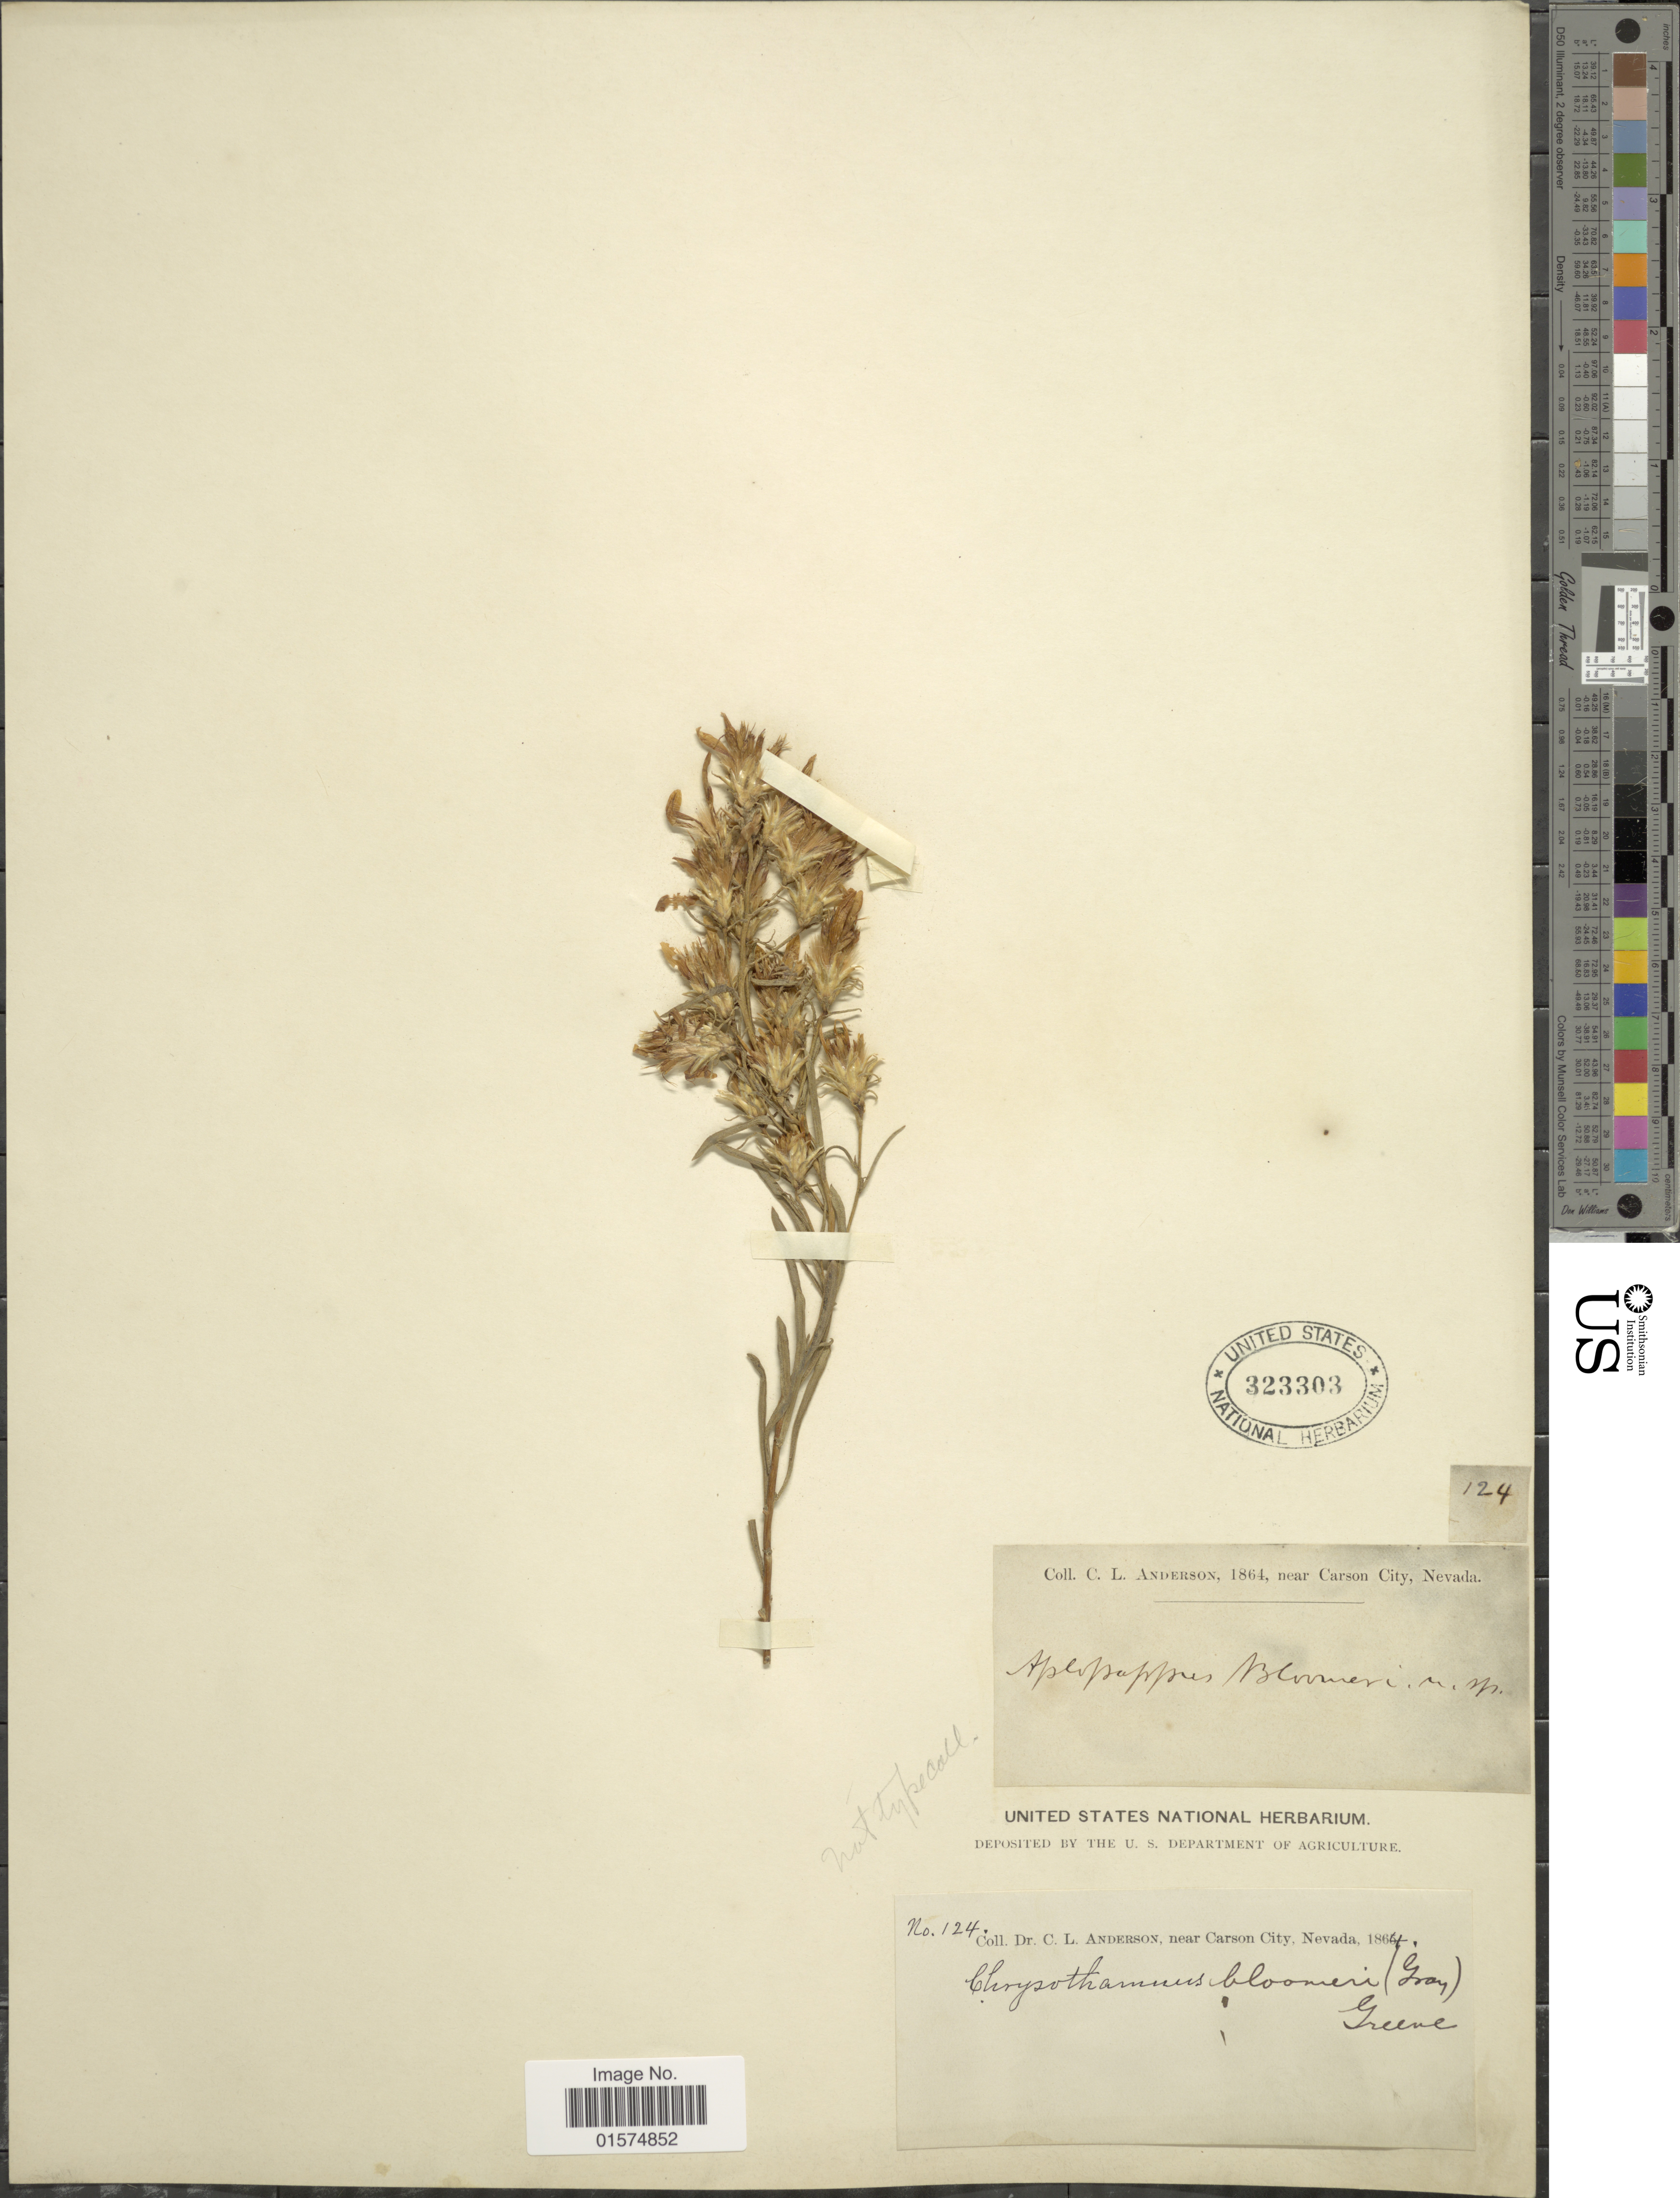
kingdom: Plantae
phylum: Tracheophyta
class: Magnoliopsida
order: Asterales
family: Asteraceae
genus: Ericameria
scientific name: Ericameria bloomeri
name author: (A. Gray) J.F. Macbr.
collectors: C. L. Anderson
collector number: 124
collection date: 1864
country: United States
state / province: Nevada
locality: Near Carson City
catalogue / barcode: US 323303